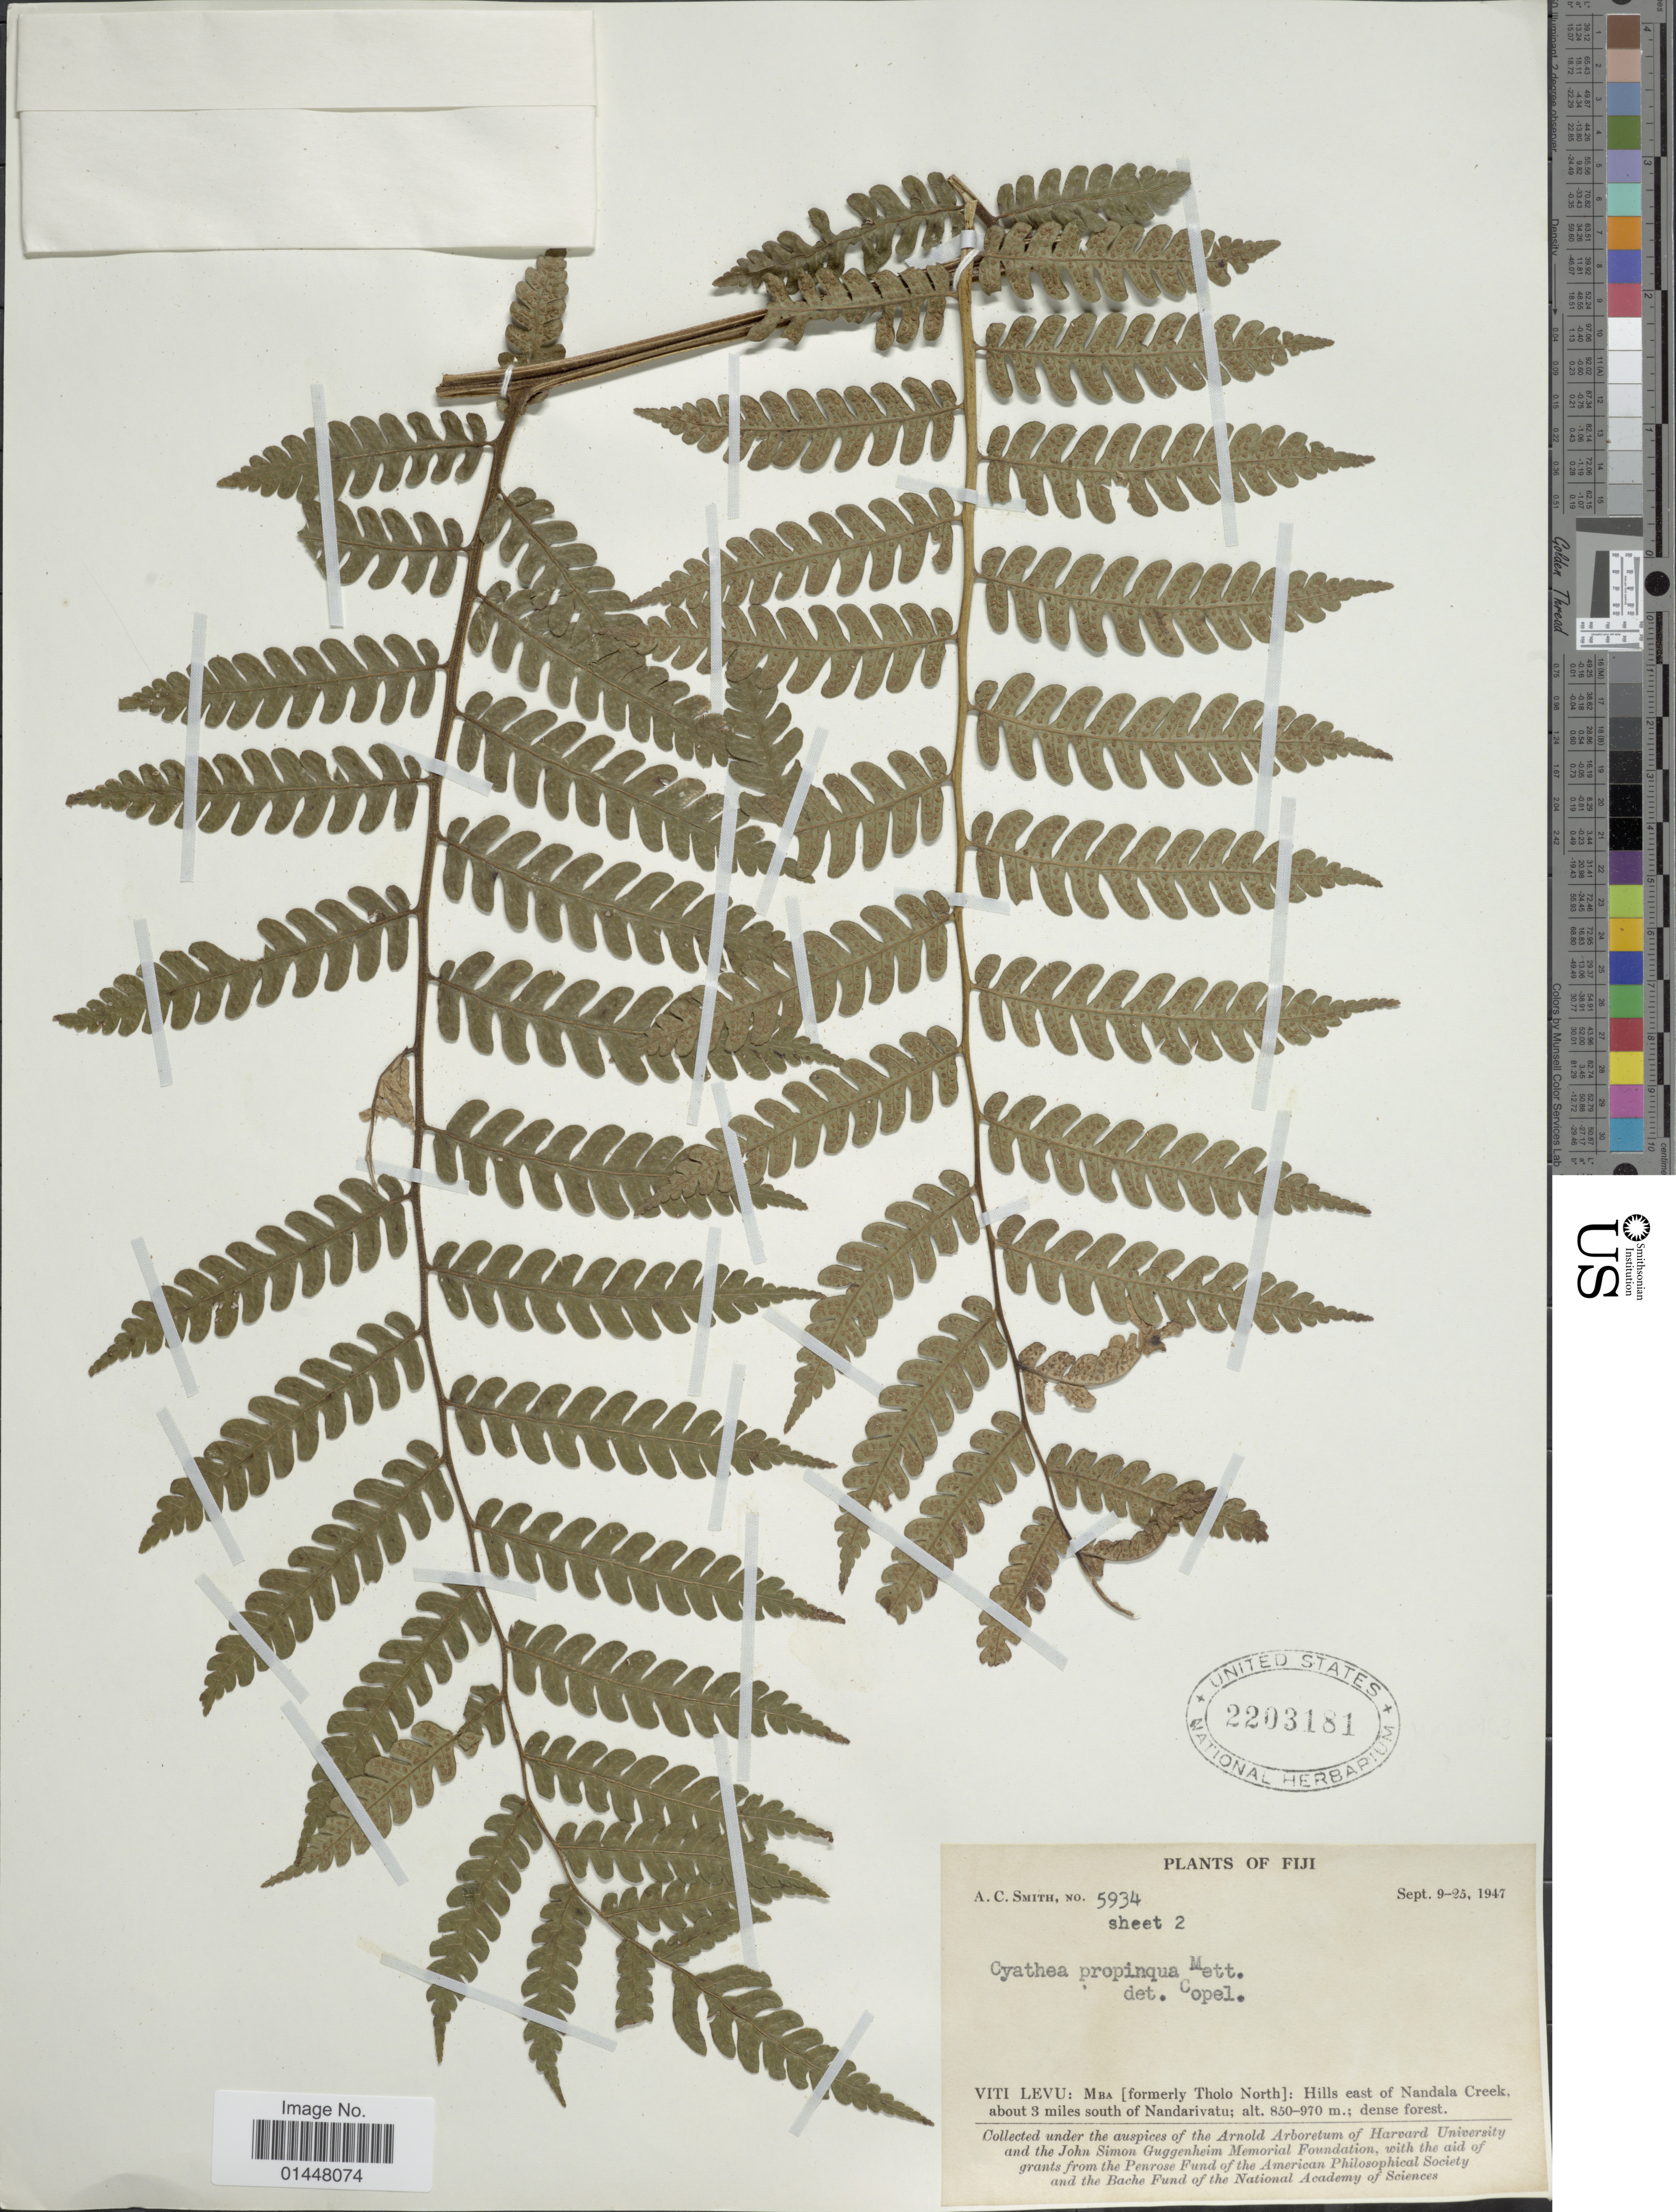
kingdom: Plantae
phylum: Tracheophyta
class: Polypodiopsida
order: Cyatheales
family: Cyatheaceae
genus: Sphaeropteris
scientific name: Sphaeropteris propinqua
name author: (Mett.) R.M. Tryon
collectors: A. C. Smith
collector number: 5934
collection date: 1947-09-09/1947-09-25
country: Fiji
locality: Viti Levu:Mba [formerly Tholo North]: Hills east of Nandala Creek, about 3 miles south of Nandarivatu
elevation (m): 850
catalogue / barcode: US 2203181